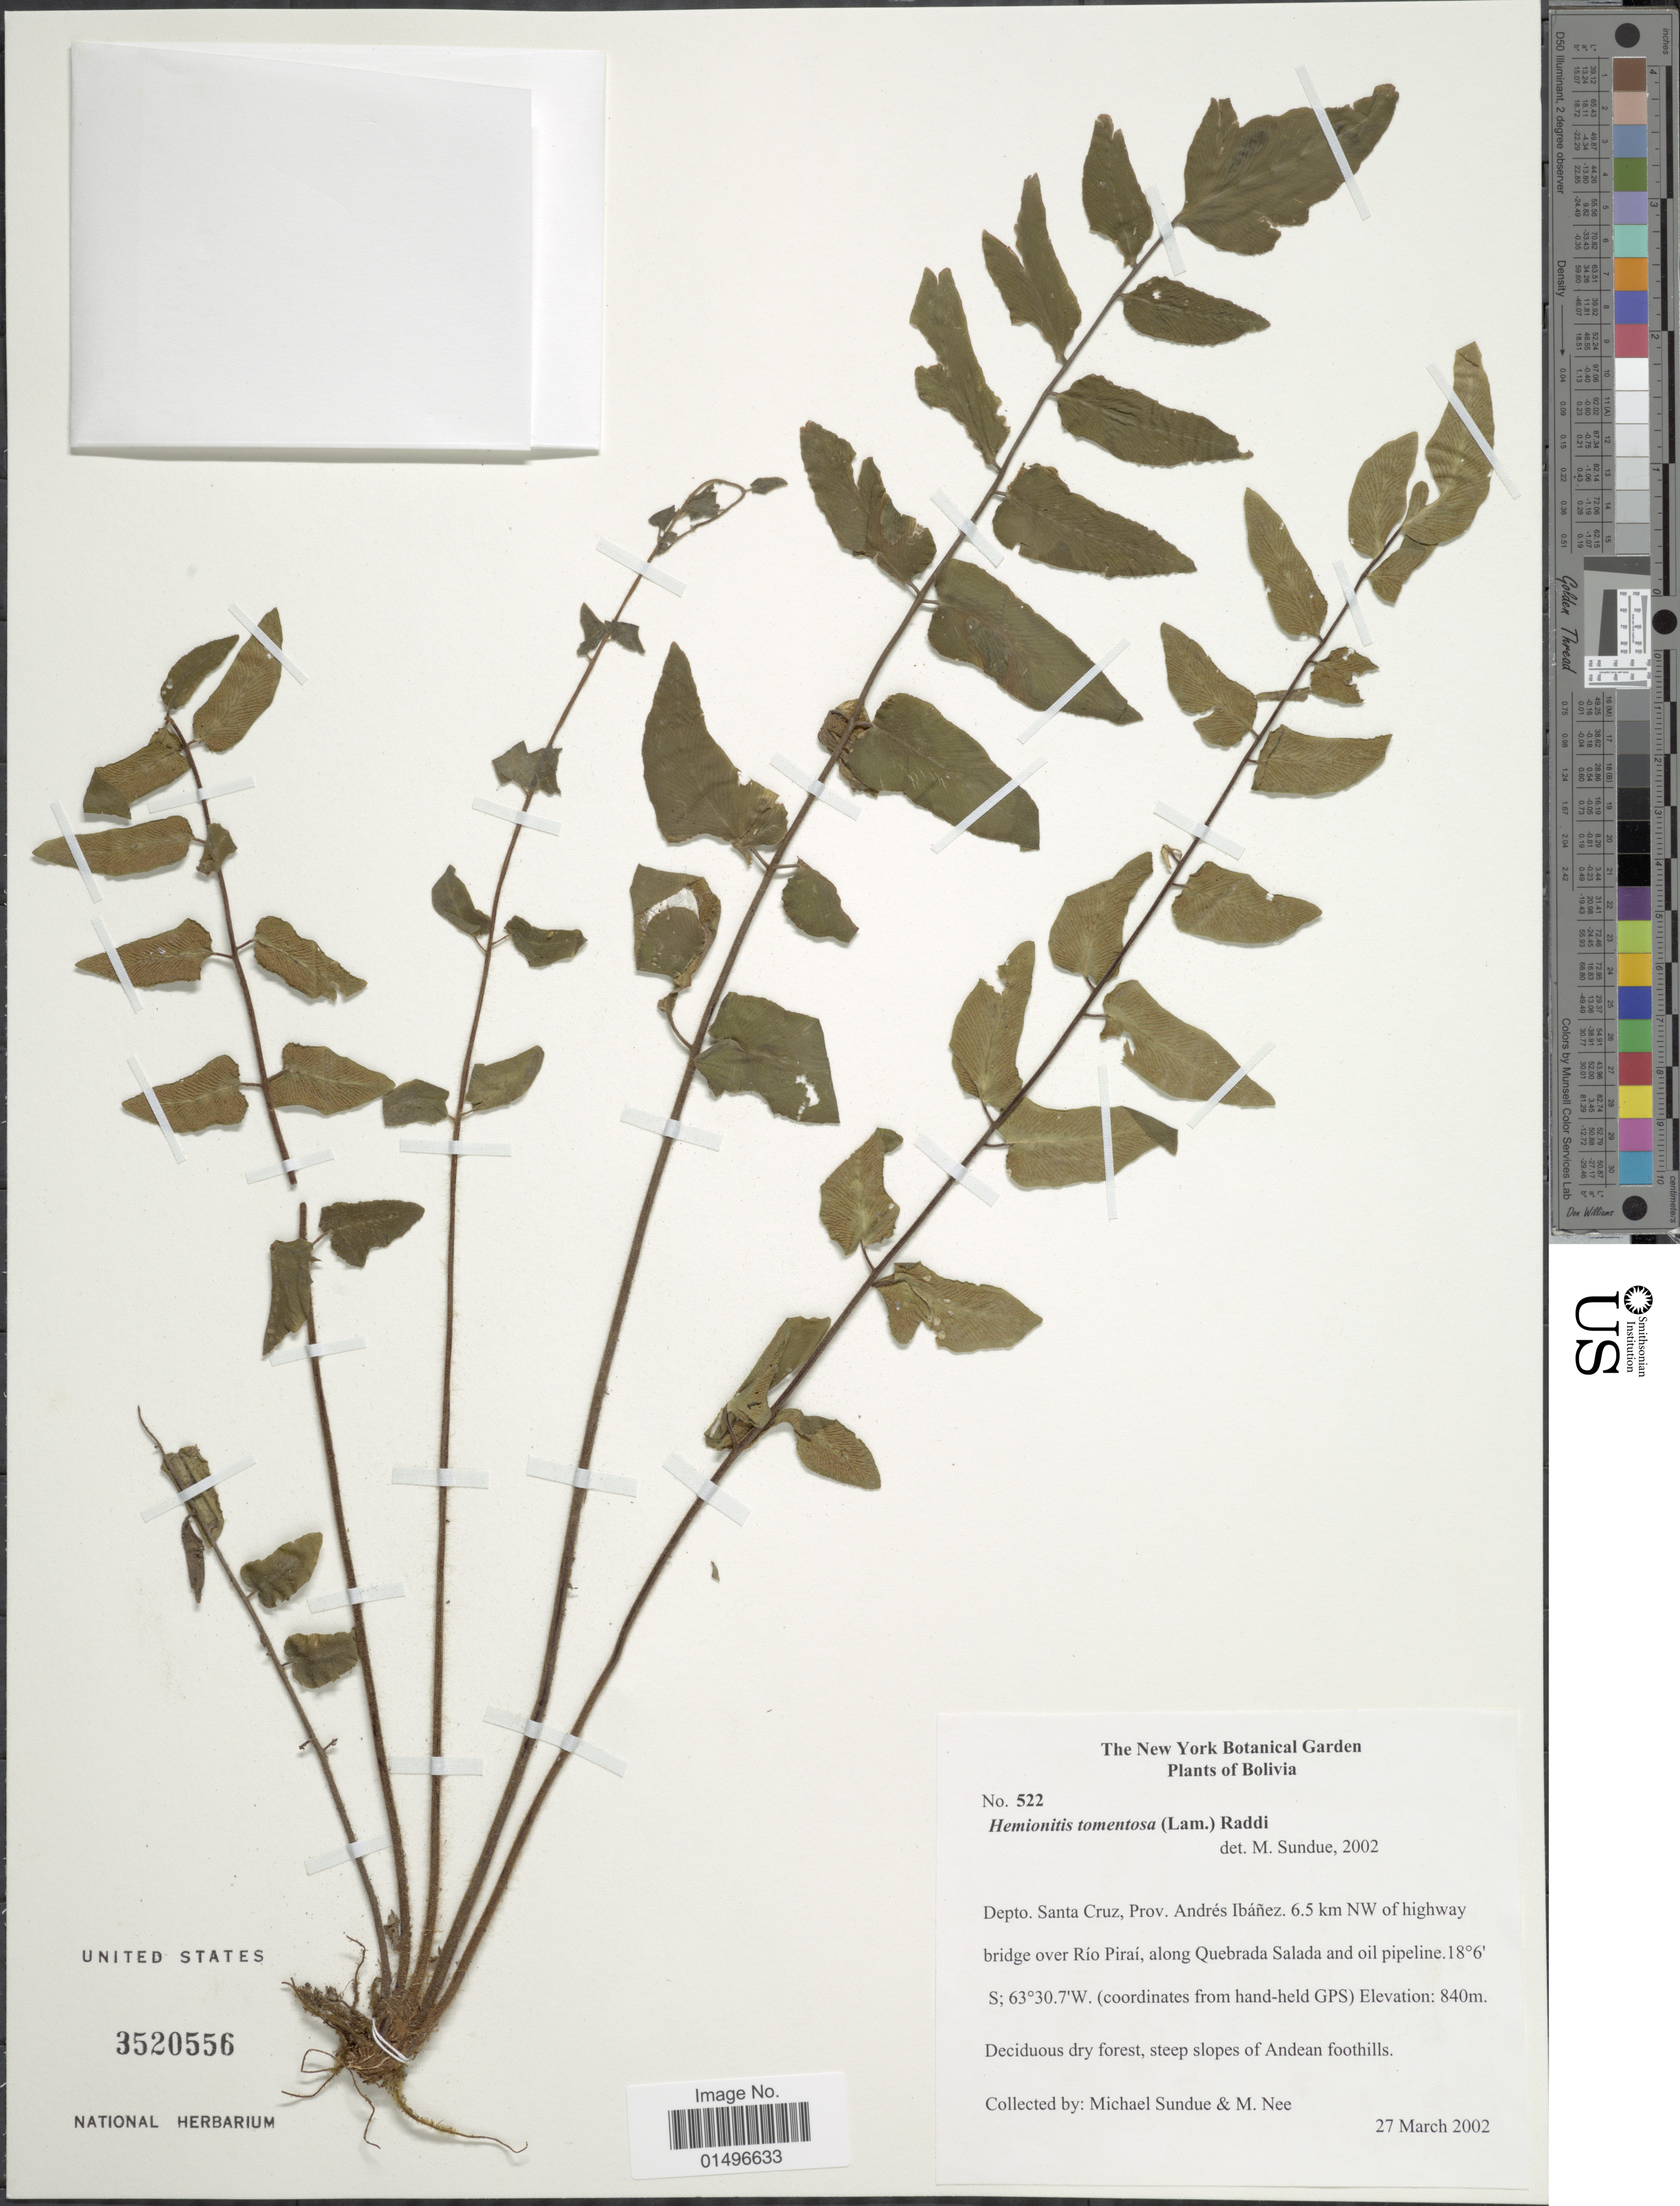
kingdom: Plantae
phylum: Tracheophyta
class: Polypodiopsida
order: Polypodiales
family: Pteridaceae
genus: Hemionitis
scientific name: Hemionitis tomentosa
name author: (Lam.) Raddi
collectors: M. Sundue & M. Nee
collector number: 522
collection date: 2002-03-27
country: Bolivia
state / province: Santa Cruz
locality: Bolivia, Depto. Santa Cruz, Prov, Andres Ibanez. 6.5 km NW of highway bridge over Rio Pirai, along Quebrada Salada and oil pipeline.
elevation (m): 840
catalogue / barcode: US 3520556